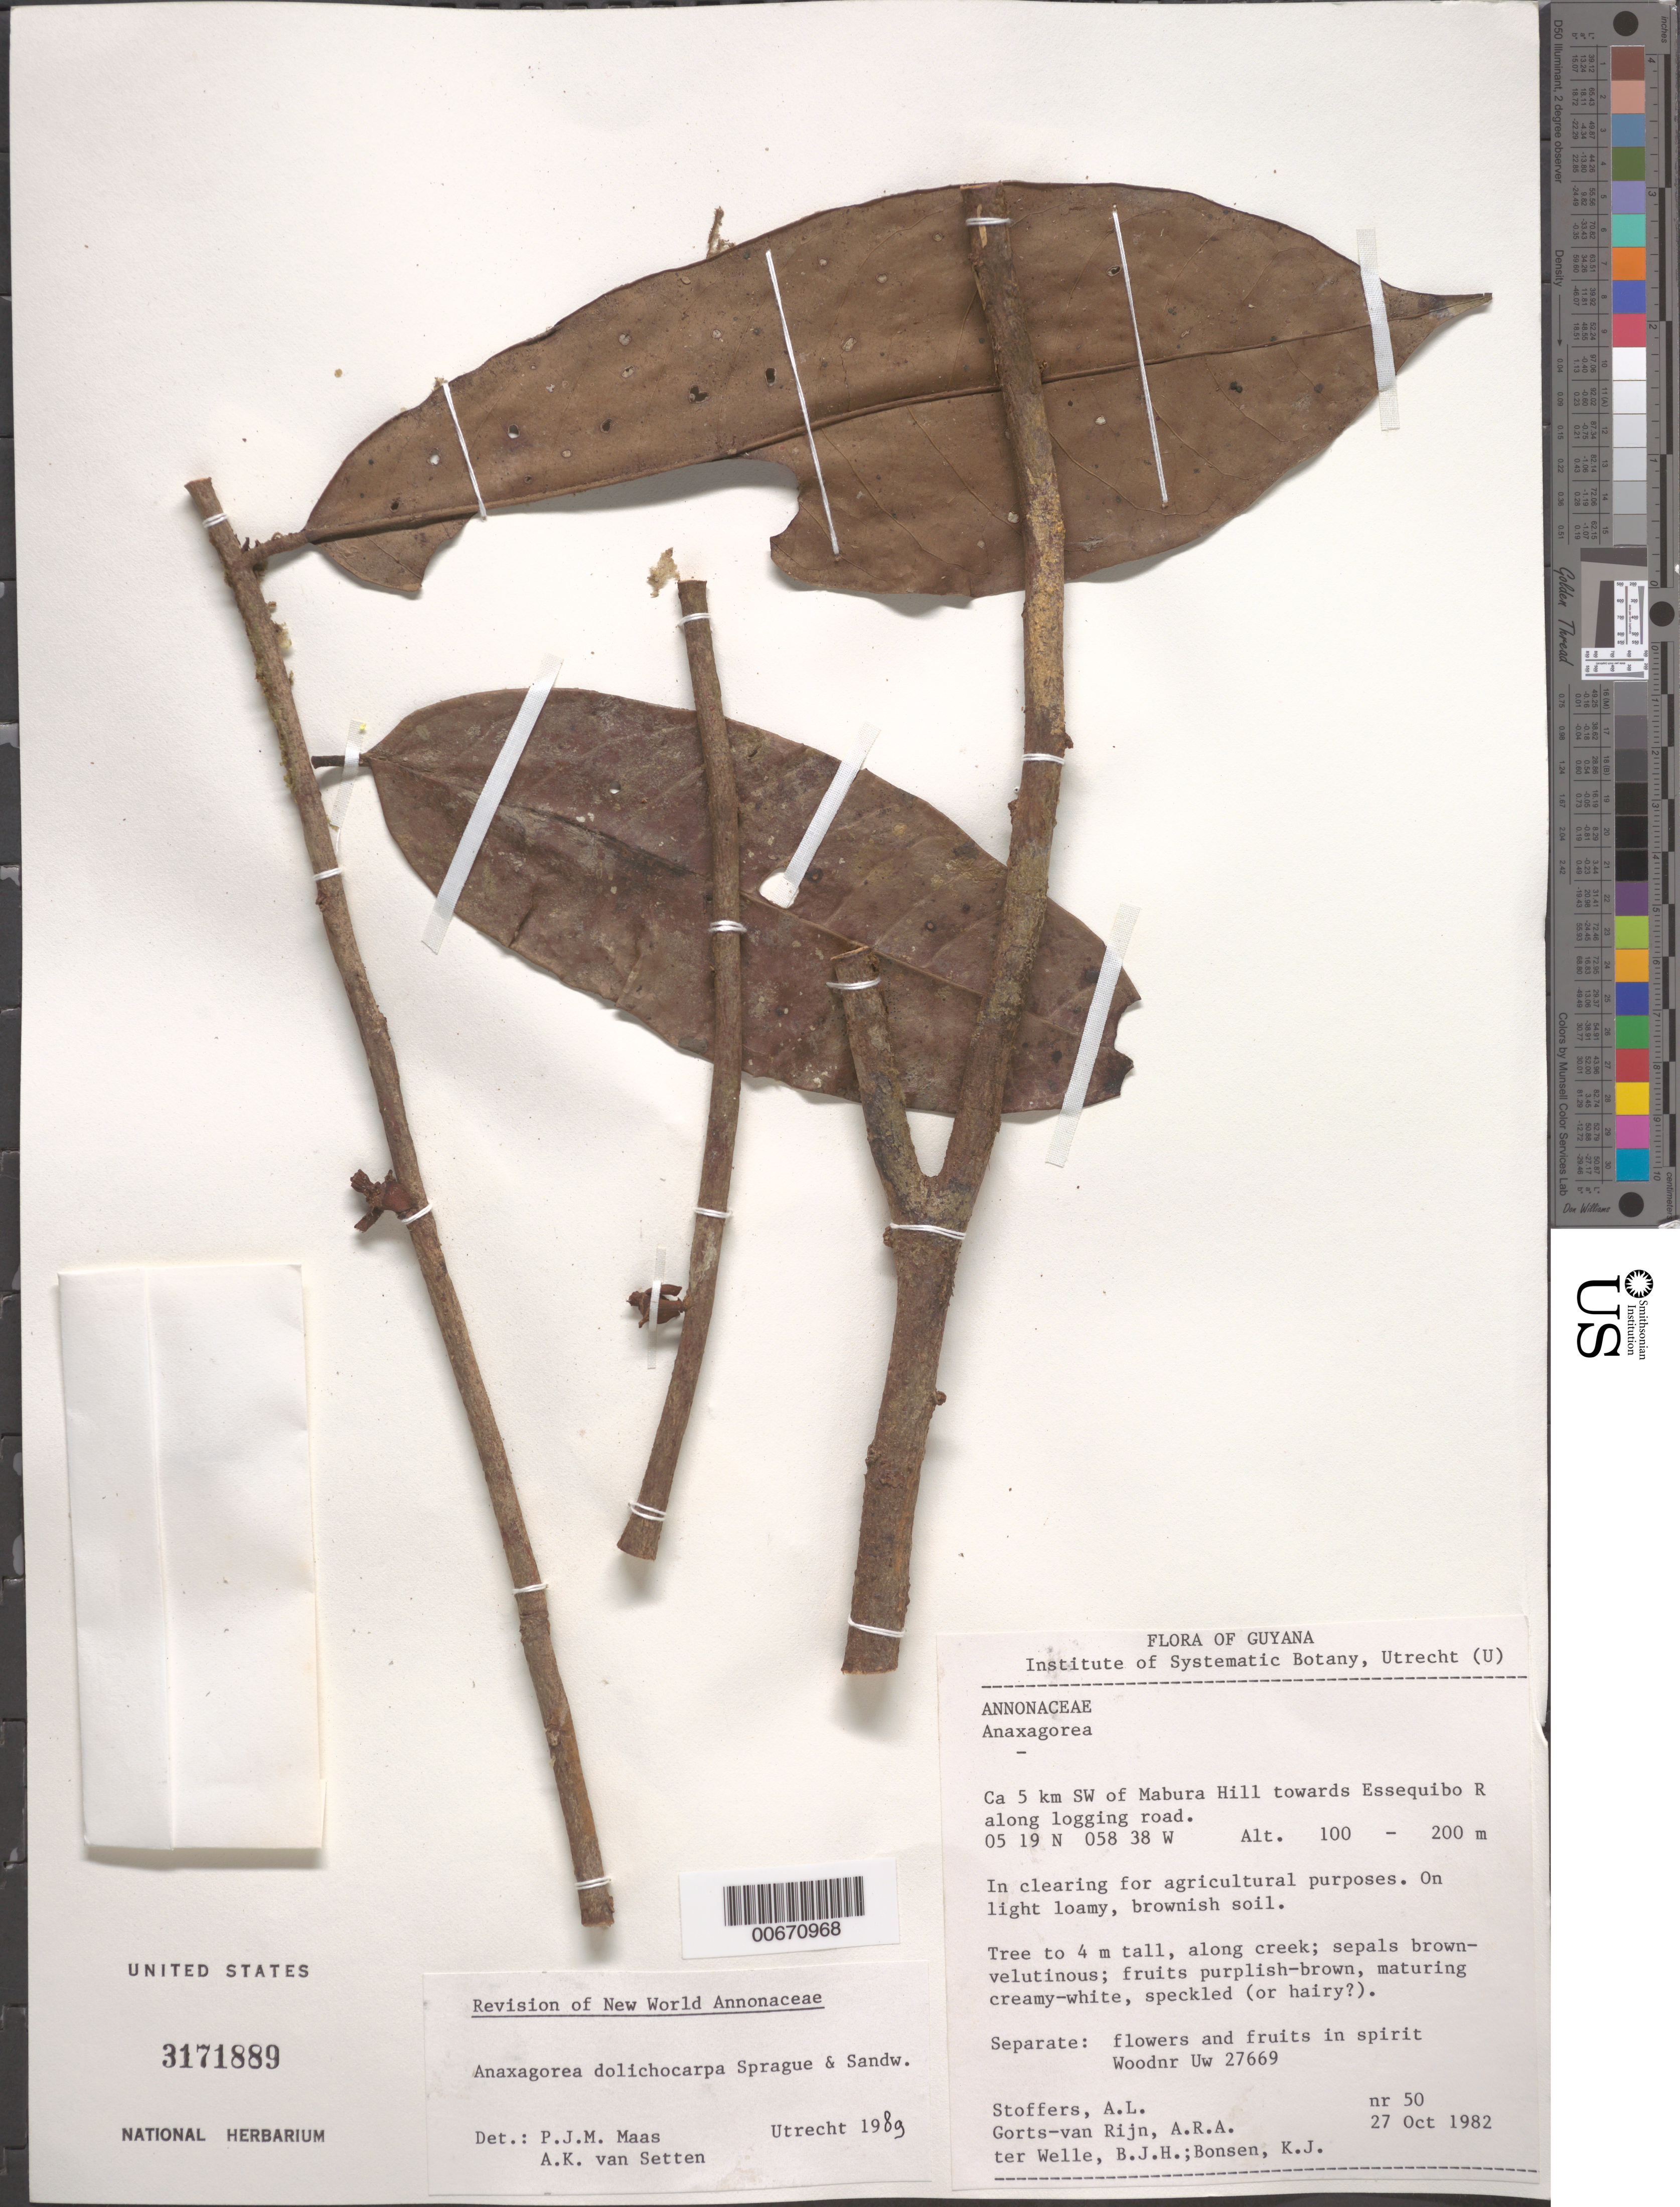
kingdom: Plantae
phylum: Tracheophyta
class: Magnoliopsida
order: Magnoliales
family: Annonaceae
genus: Anaxagorea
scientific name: Anaxagorea dolichocarpa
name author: Sprague & Sandwith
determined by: Setten, A. K. van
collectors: A. Stoffers, A. .R. A. Görts-van Rijn, B. Welle & K. Bonsen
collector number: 50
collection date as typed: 27-Oct-82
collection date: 1982-10-27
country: Guyana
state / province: U. Demerara-Berbice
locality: Mabura Hill, 5 km SW of, towards Essequibo R.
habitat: Clearing for agriculture, light loamy brownish soil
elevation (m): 100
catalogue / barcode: US 3171889